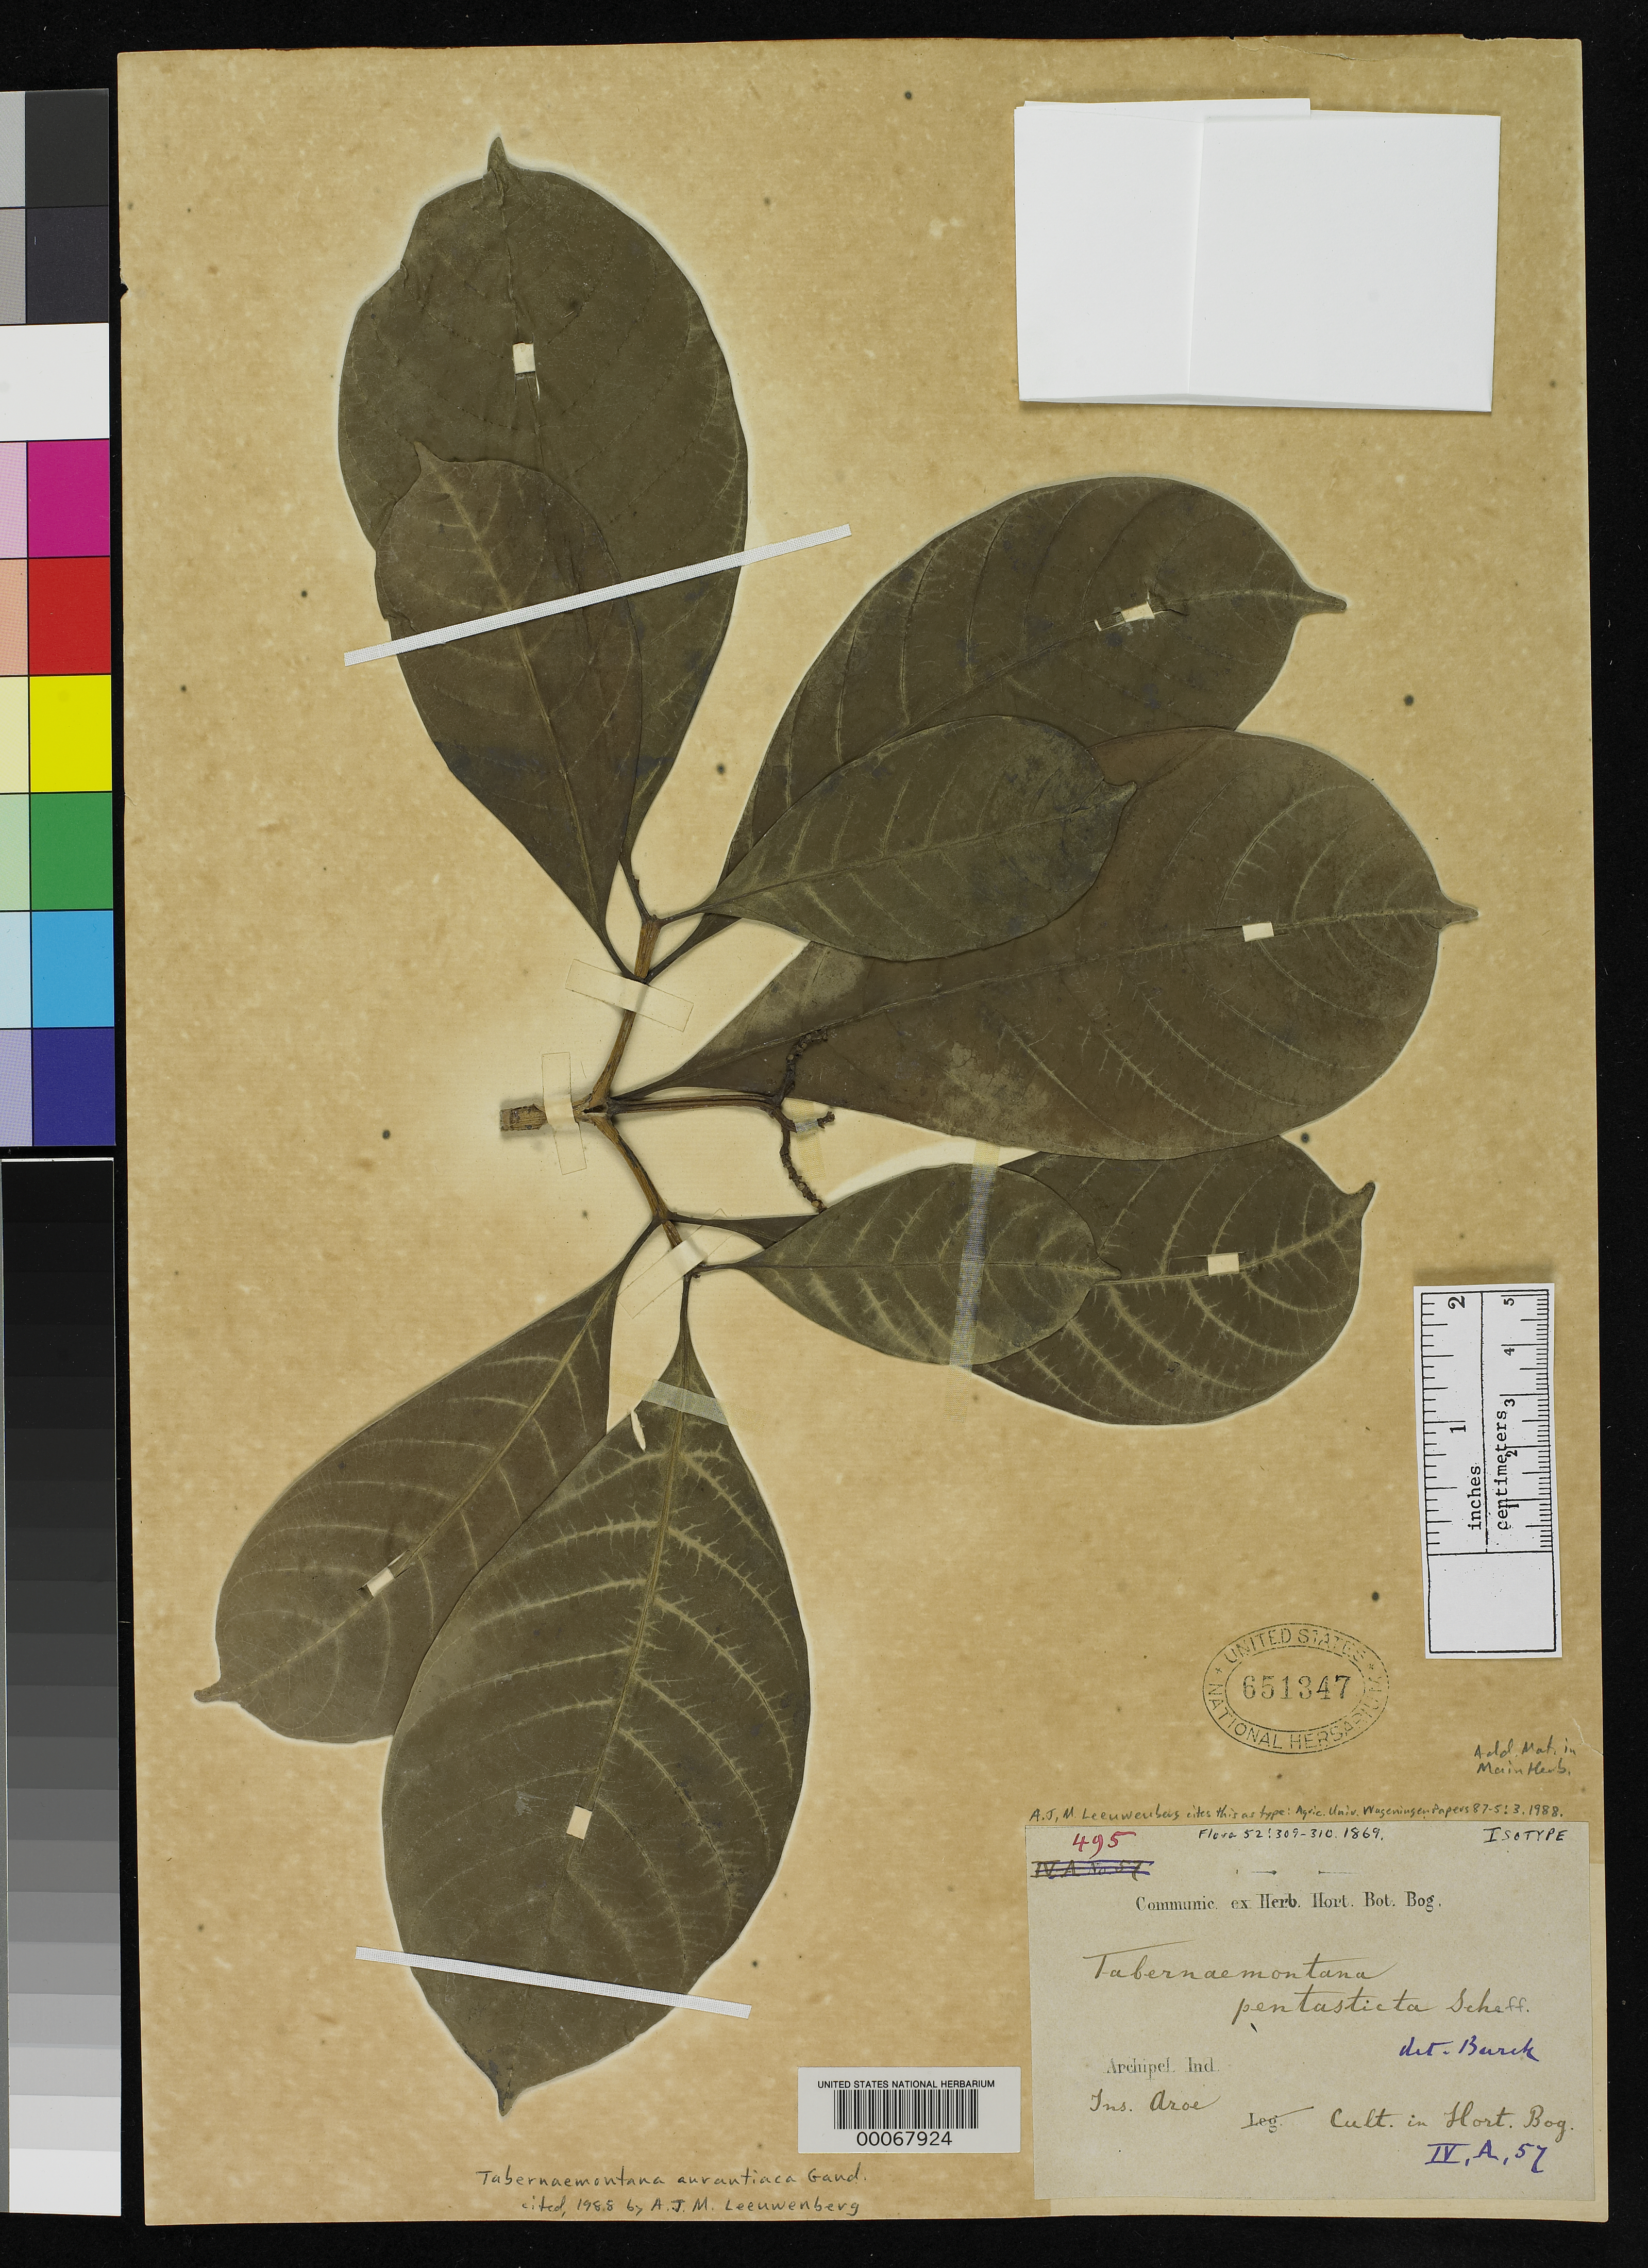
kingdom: Plantae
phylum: Tracheophyta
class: Magnoliopsida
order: Gentianales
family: Apocynaceae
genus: Tabernaemontana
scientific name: Tabernaemontana pentasticta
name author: Scheff.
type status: Isotype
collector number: (Hort. Bog. 495)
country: Indonesia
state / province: Maluku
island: Aru [Arroe]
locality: Archipel. Ind., Ins. Aroe, Cult. in Hort. Bog.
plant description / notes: "IV, A, 57" (apparently corresponding to a particular cultivated tree?). A.J.M. Leeuwenberg cites this as type: Agric Univ. Wageningen Papers 87-5:3.1988.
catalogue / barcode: US 651347